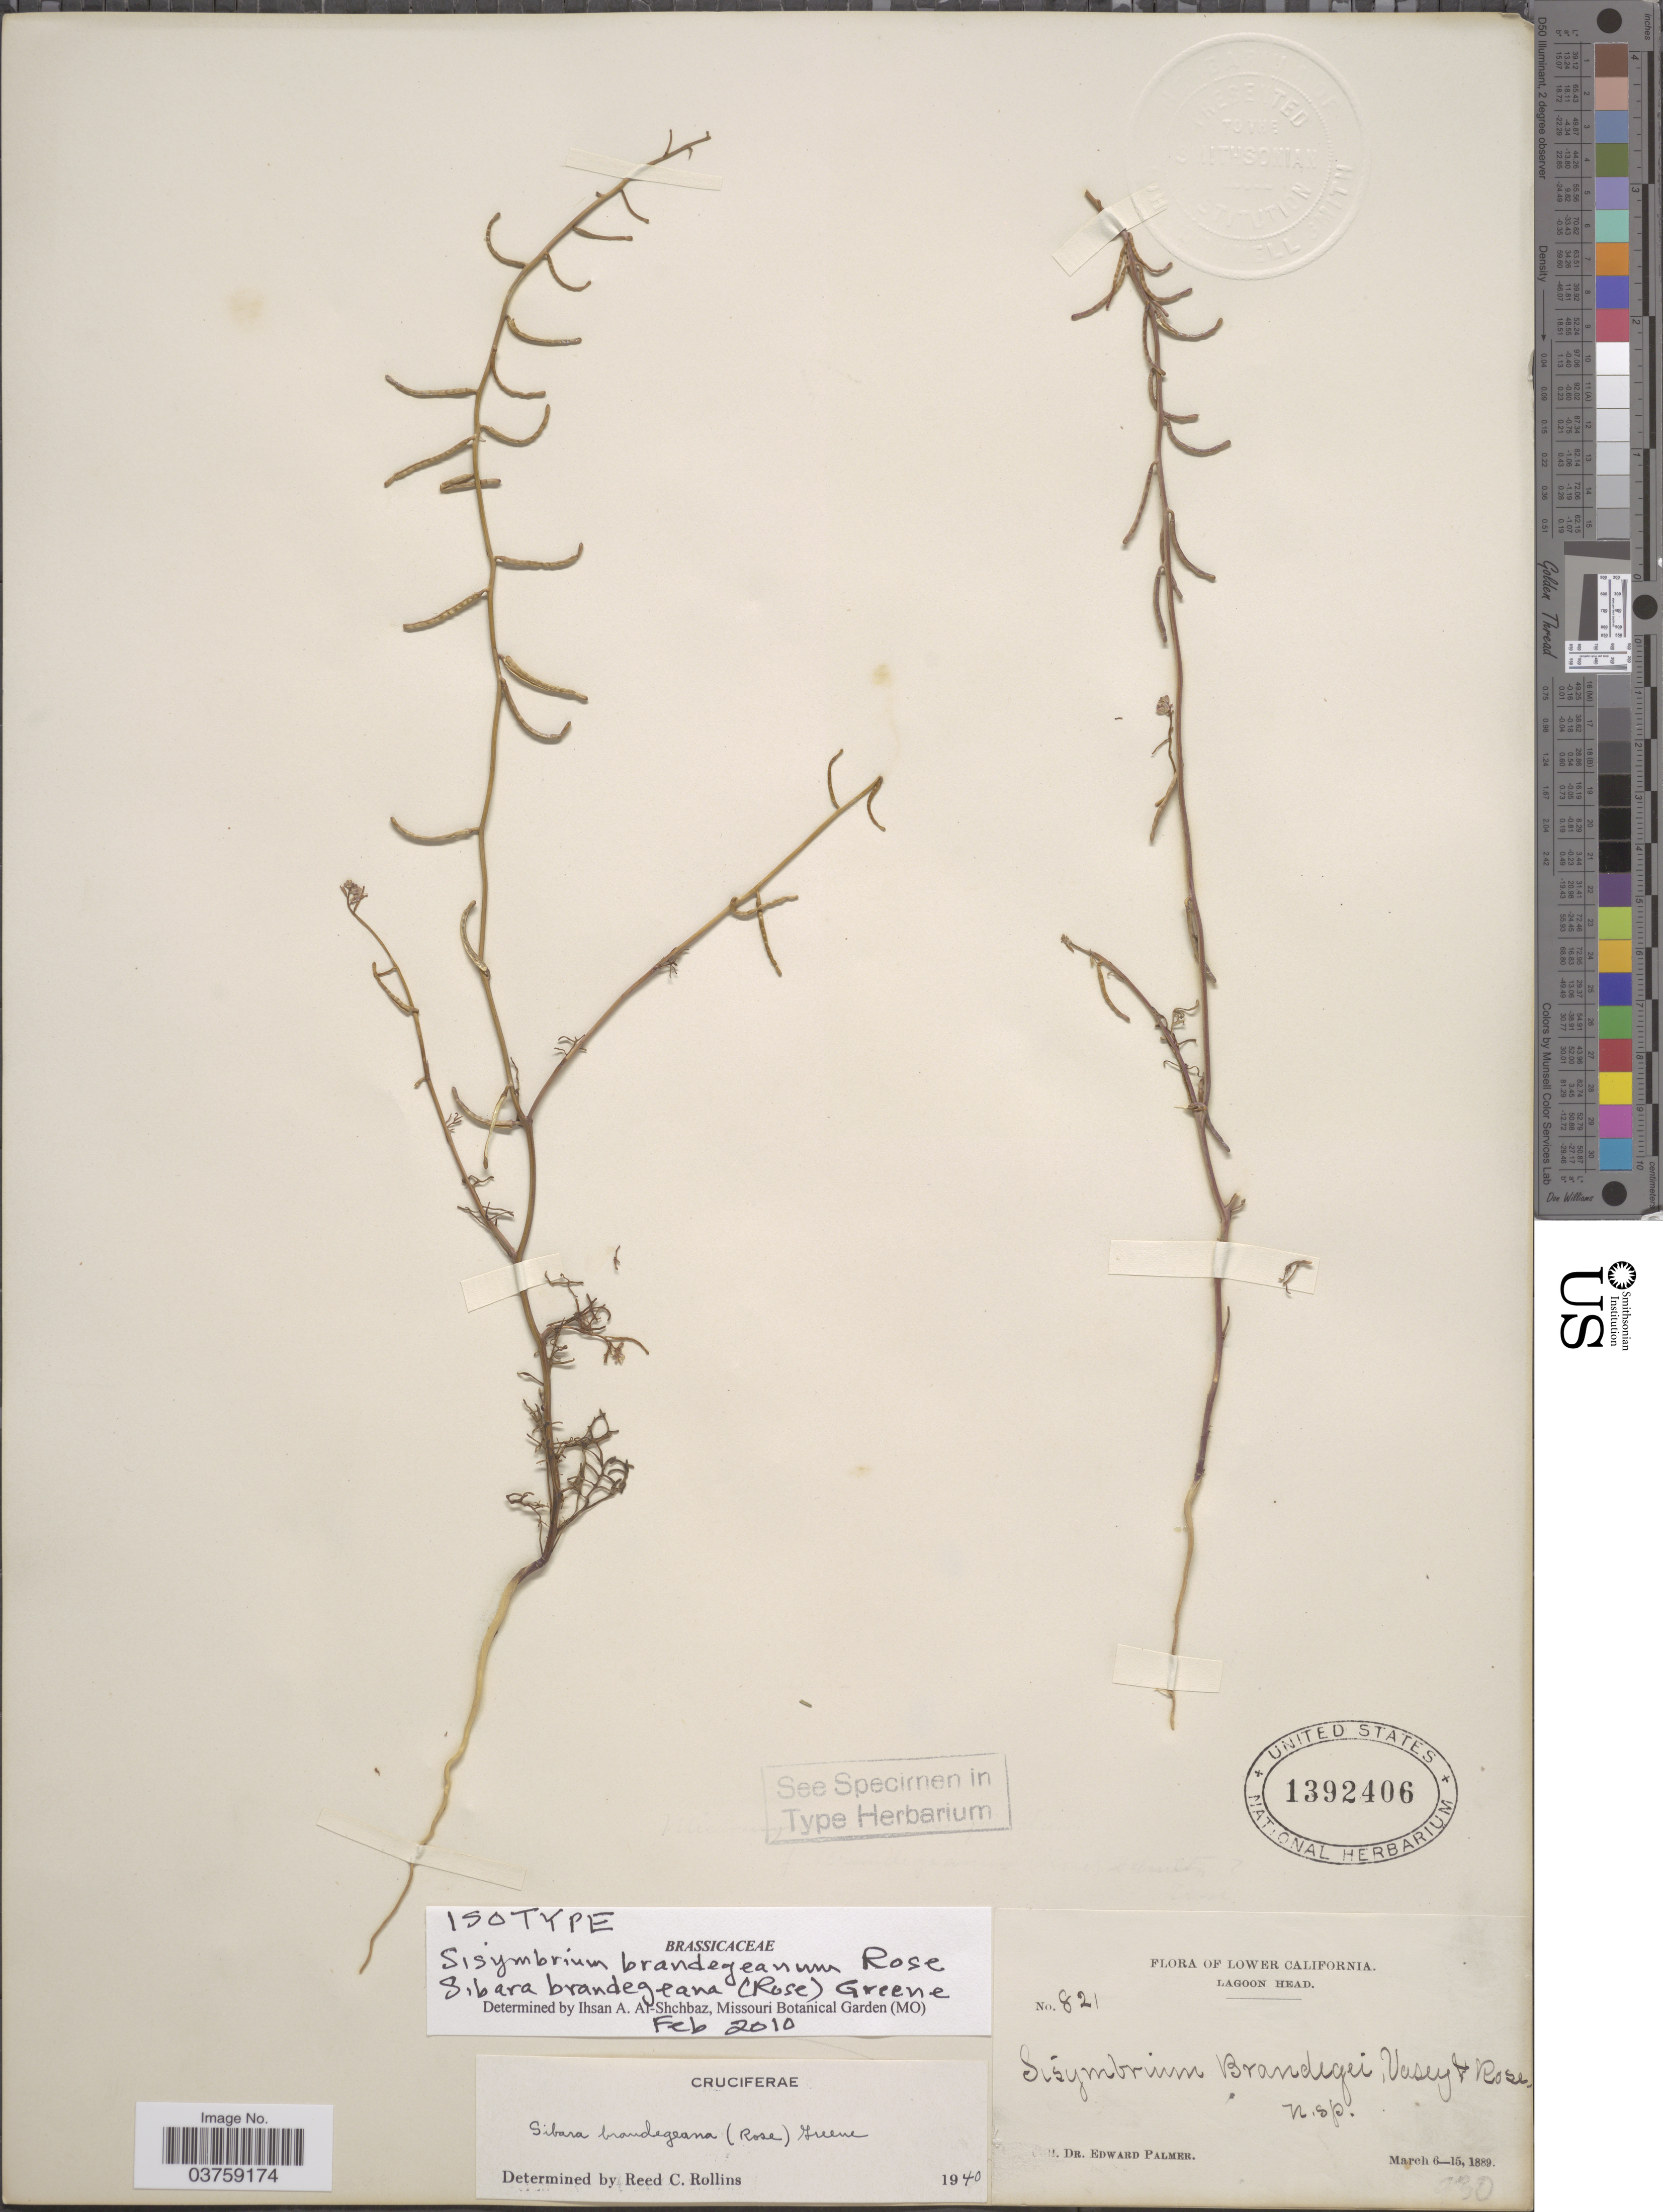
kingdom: Plantae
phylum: Tracheophyta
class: Magnoliopsida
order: Brassicales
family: Brassicaceae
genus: Sibara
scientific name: Sibara brandegeeana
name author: Greene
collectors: E. Palmer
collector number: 821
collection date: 1889-03-06/1889-03-15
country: Mexico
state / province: Baja California Norte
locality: Lower California. Lagoon Head.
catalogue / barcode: US 1392406